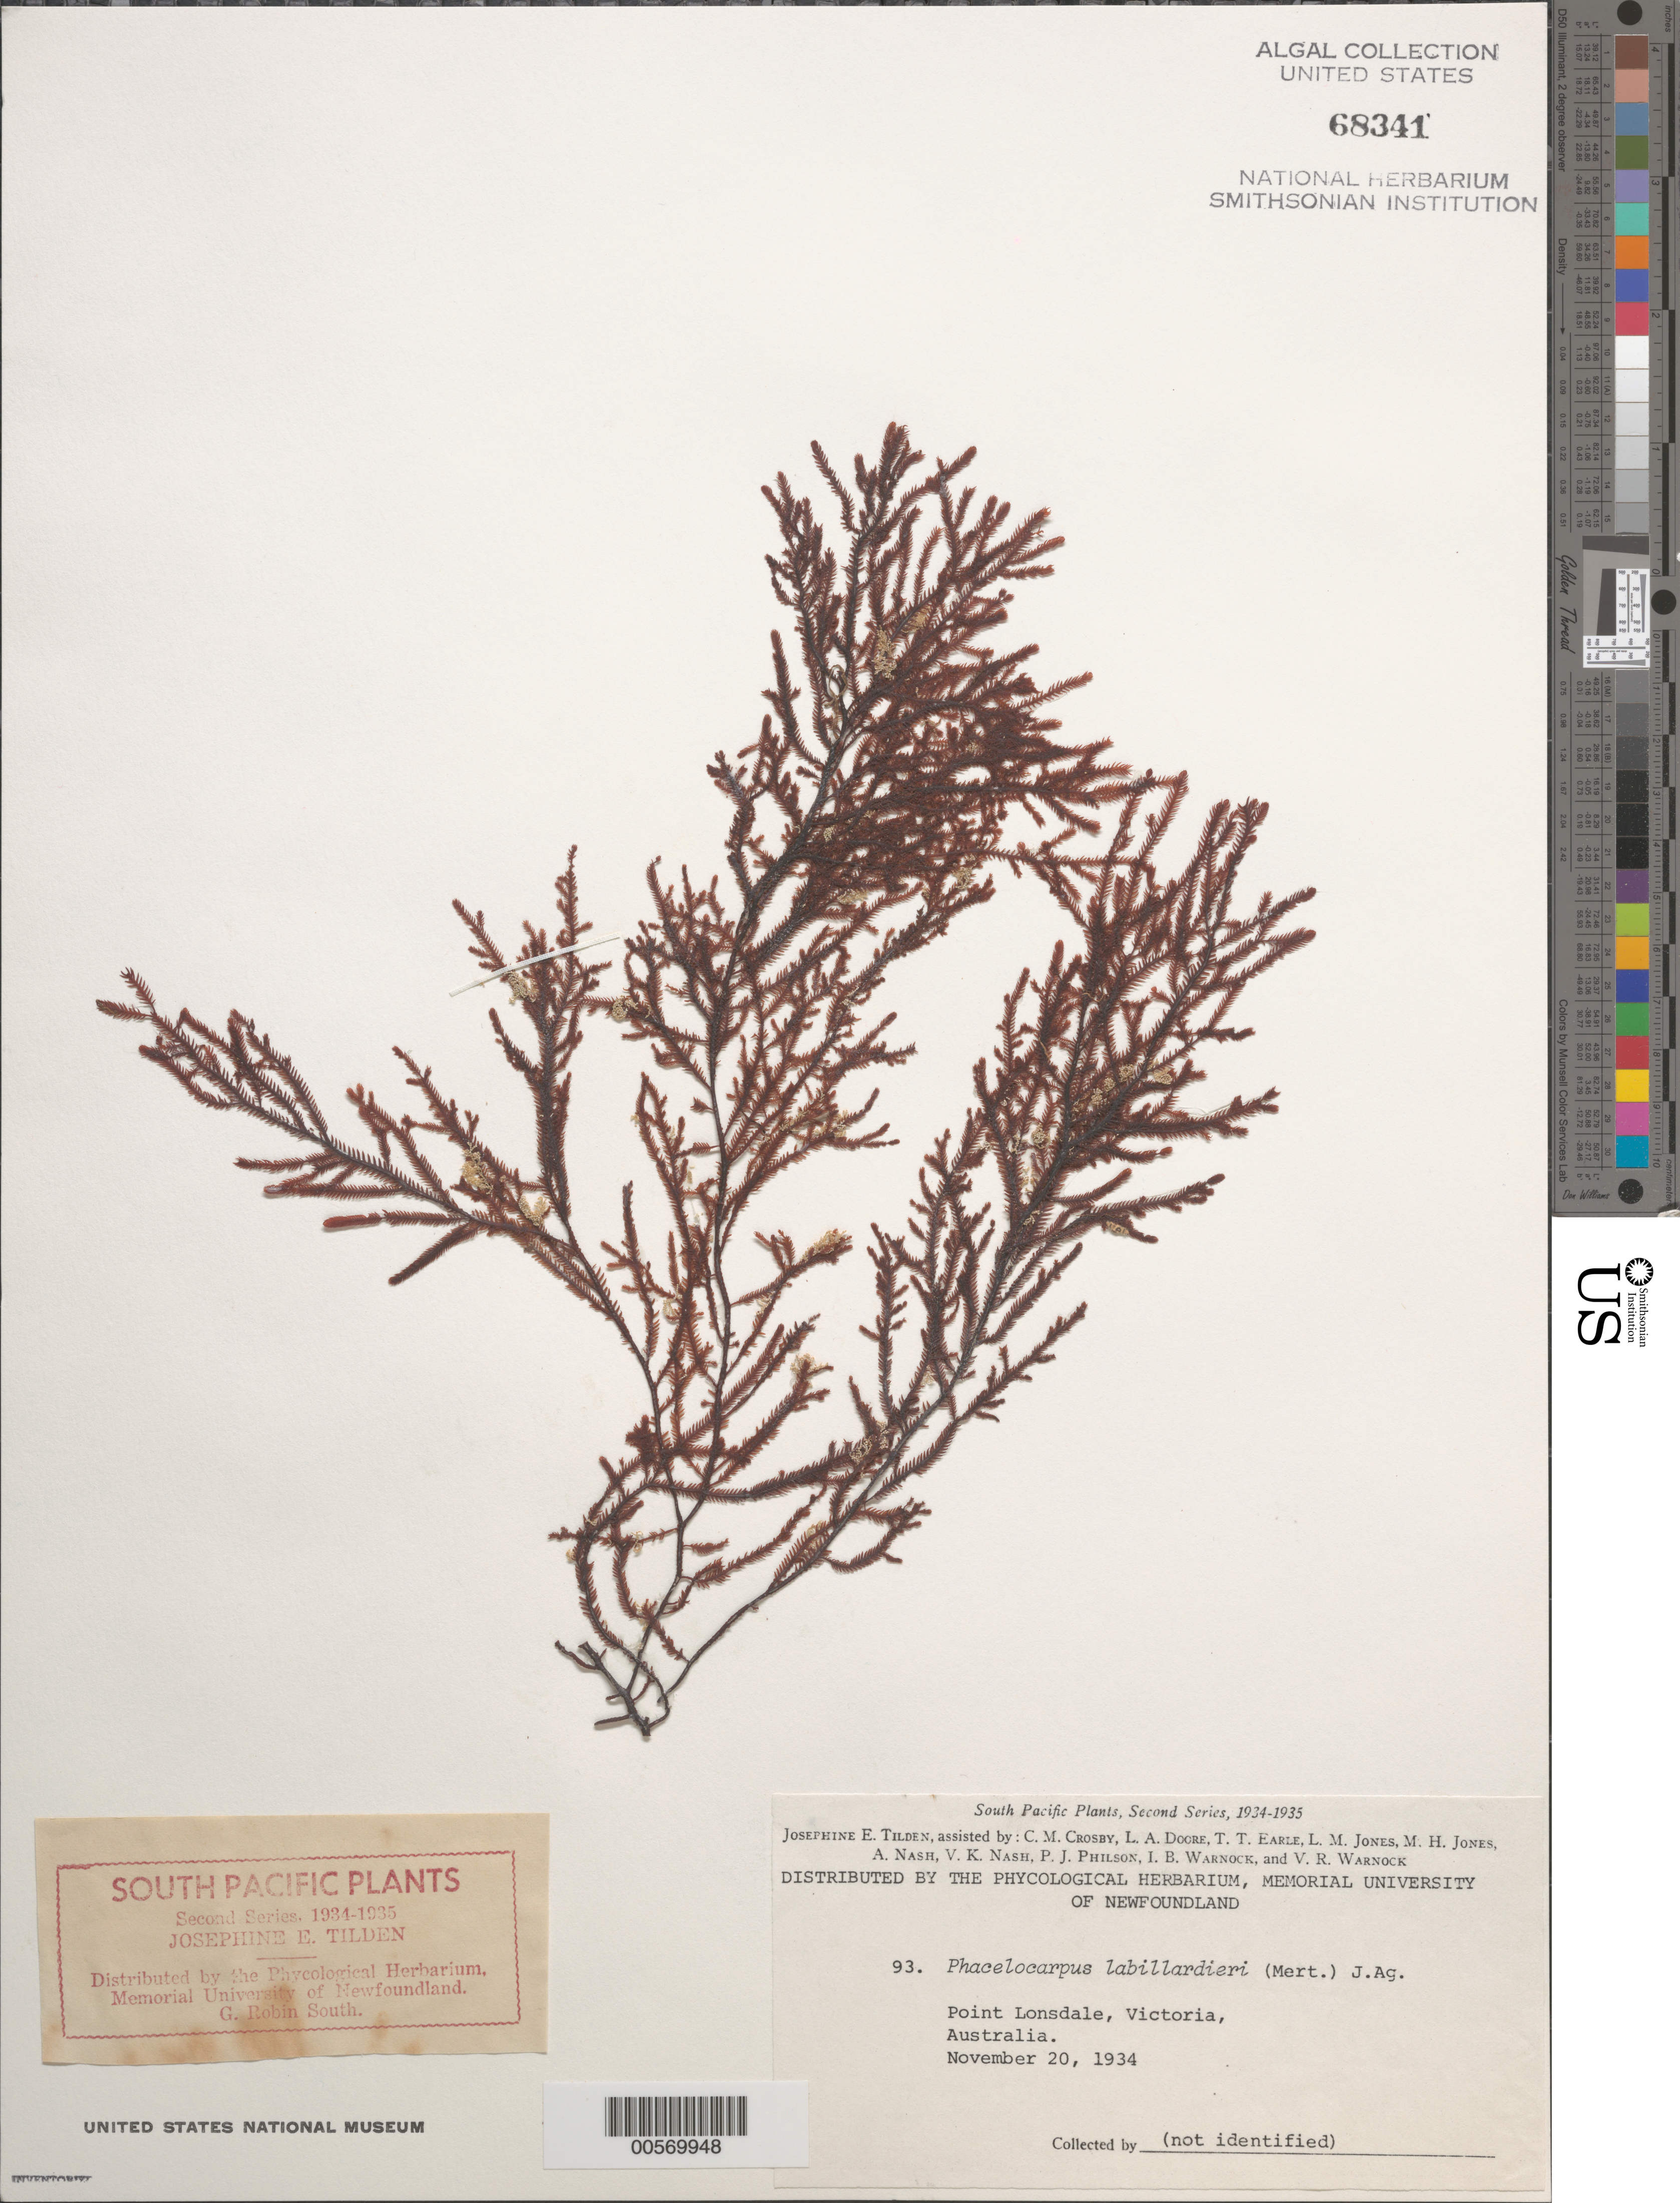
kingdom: Plantae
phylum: Rhodophyta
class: Florideophyceae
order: Gigartinales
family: Phacelocarpaceae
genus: Phacelocarpus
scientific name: Phacelocarpus peperocarpos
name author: (Poir.) M.J. Wynne et al.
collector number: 93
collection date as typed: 20 Nov 1934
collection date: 1934-11-20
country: Australia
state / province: Victoria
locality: Point Lonsdale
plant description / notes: Tilden, South Pacific Plants, Second Series, 1934-1935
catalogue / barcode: US 68341